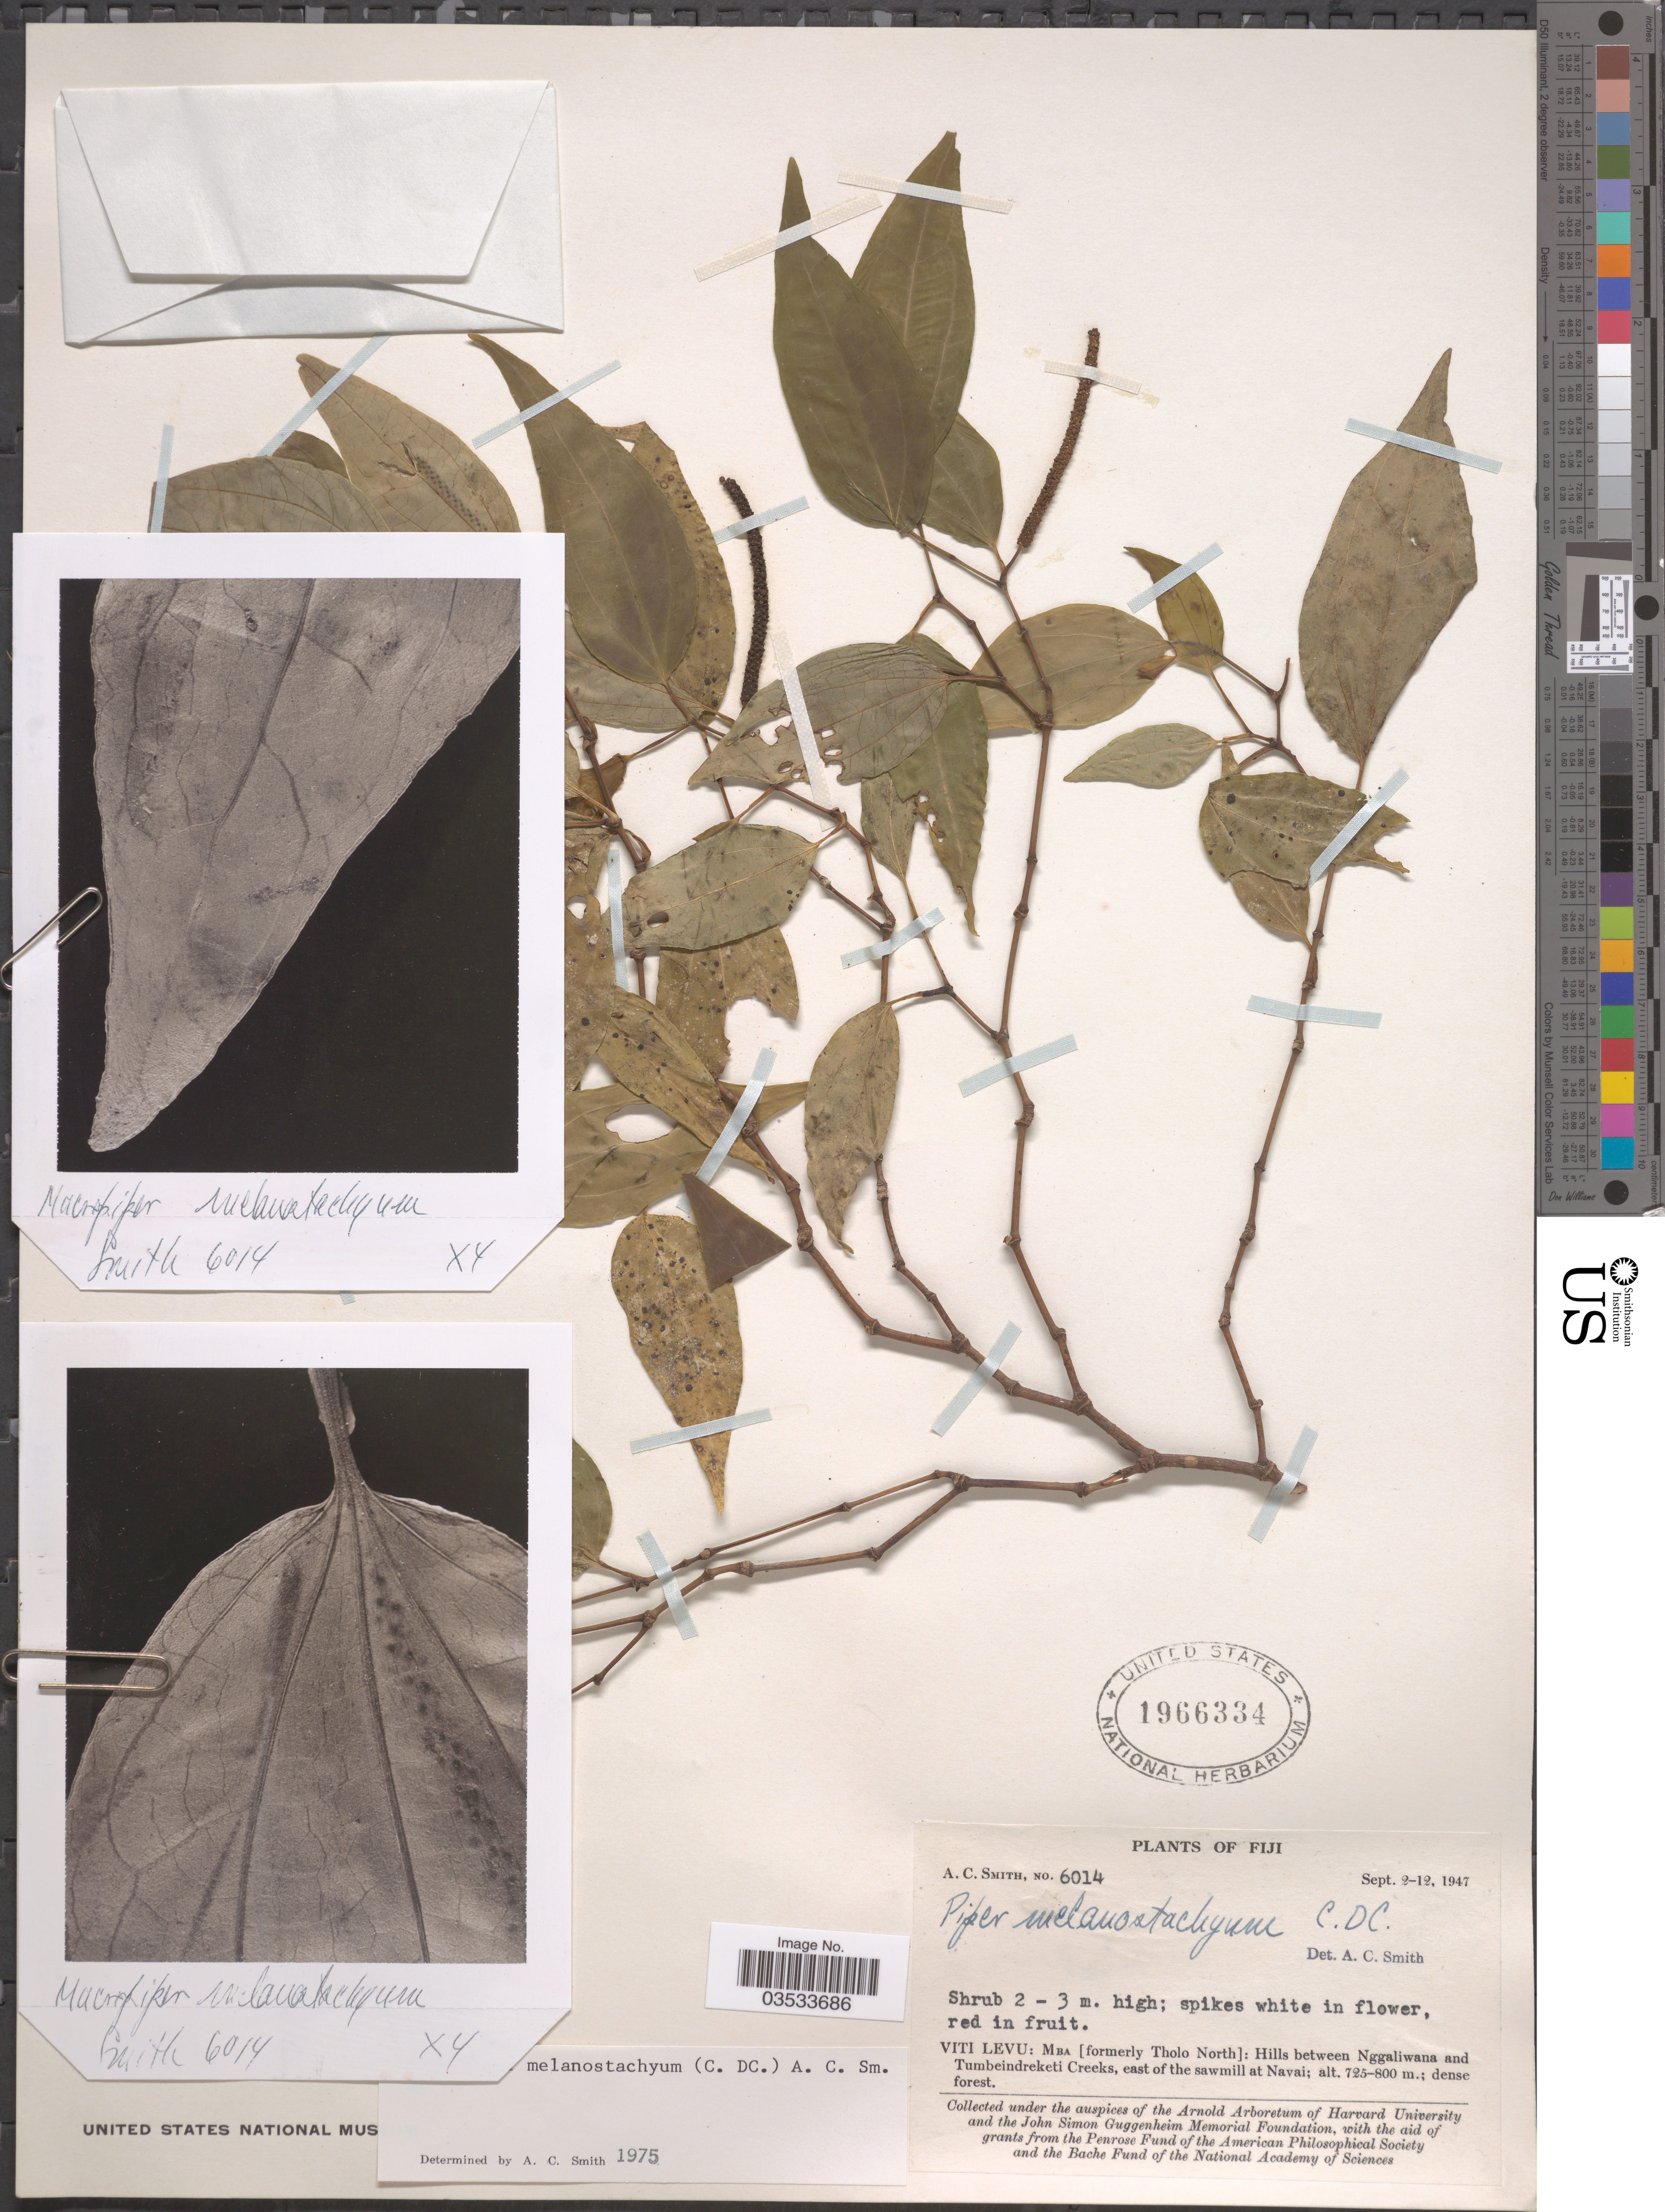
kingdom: Plantae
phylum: Tracheophyta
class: Magnoliopsida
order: Piperales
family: Piperaceae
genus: Piper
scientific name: Piper melanostachyum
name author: C. DC.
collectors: A. C. Smith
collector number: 6014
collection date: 1947-09-02/1947-09-12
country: Fiji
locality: Viti Levu: Mba [formerly Tholo North]: Hills between Nggaliwana and Tumbeindreketi Creeks, east of the sawmill at Navai.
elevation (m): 725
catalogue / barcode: US 1966334